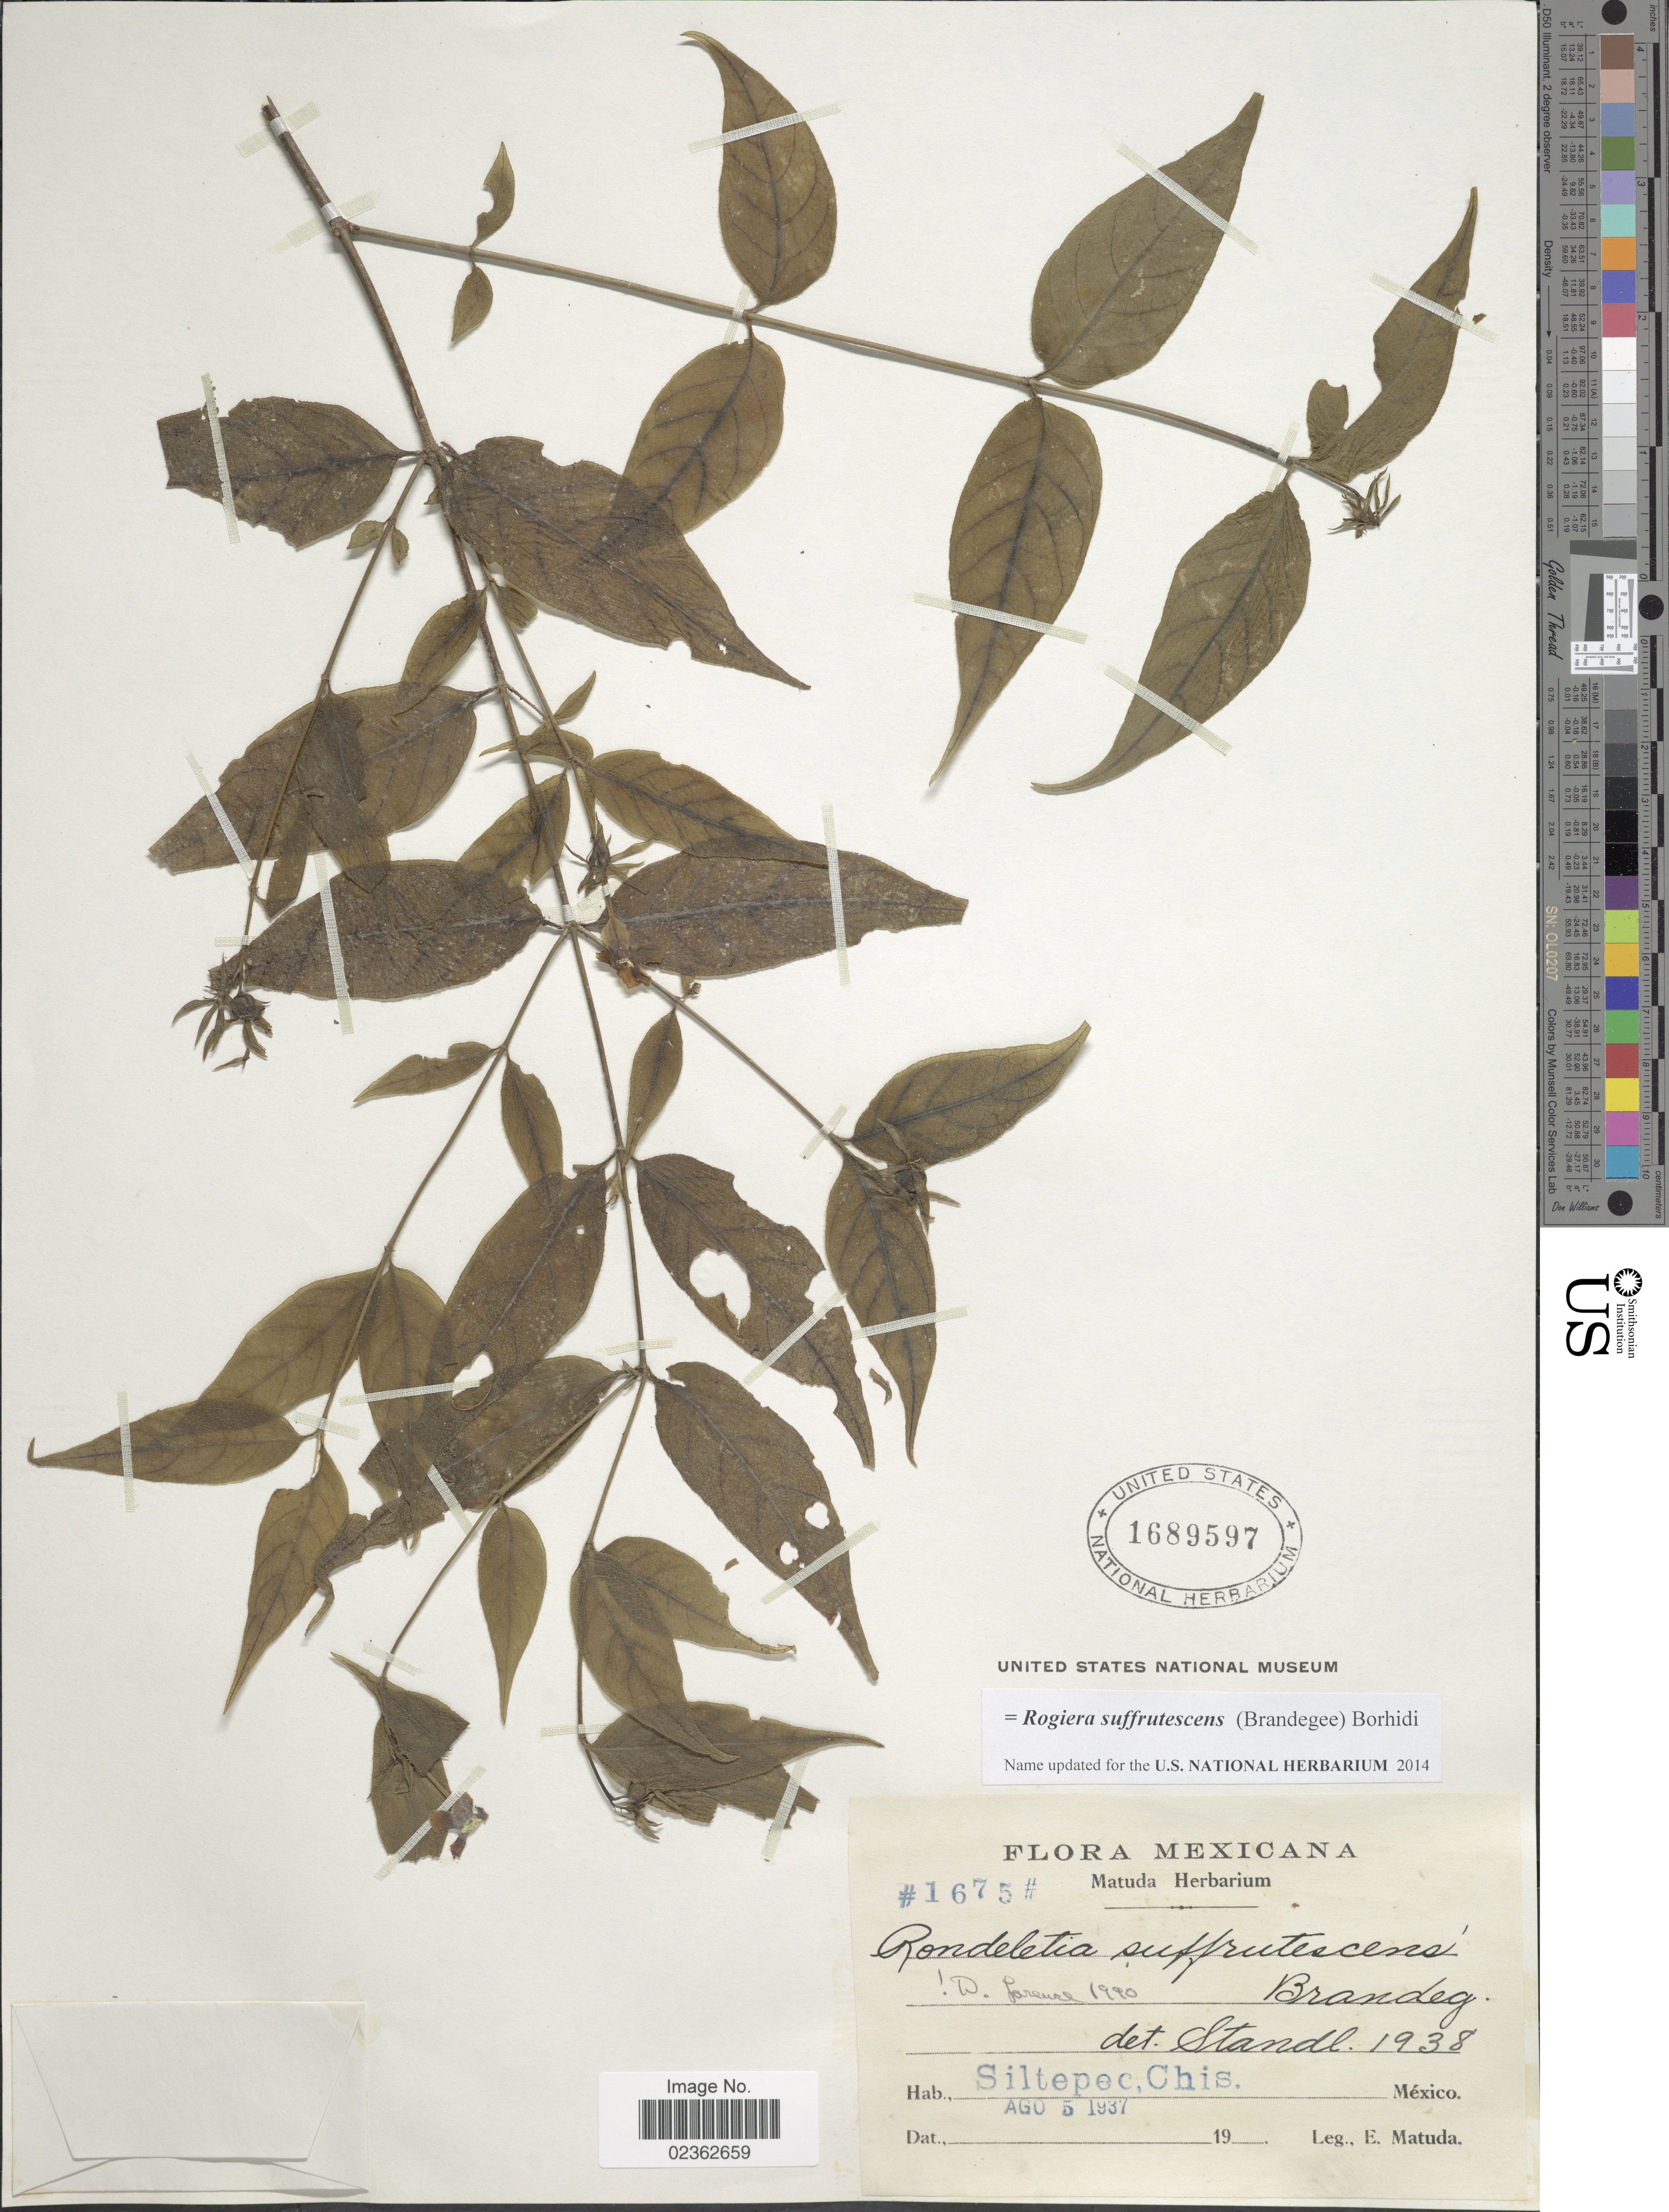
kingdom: Plantae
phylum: Tracheophyta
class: Magnoliopsida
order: Gentianales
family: Rubiaceae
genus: Rogiera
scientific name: Rogiera suffrutescens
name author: (Brandegee) Borhidi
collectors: E. Matuda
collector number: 1675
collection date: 1937-08-05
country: Mexico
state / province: Chiapas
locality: Siltepec.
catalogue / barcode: US 1689597